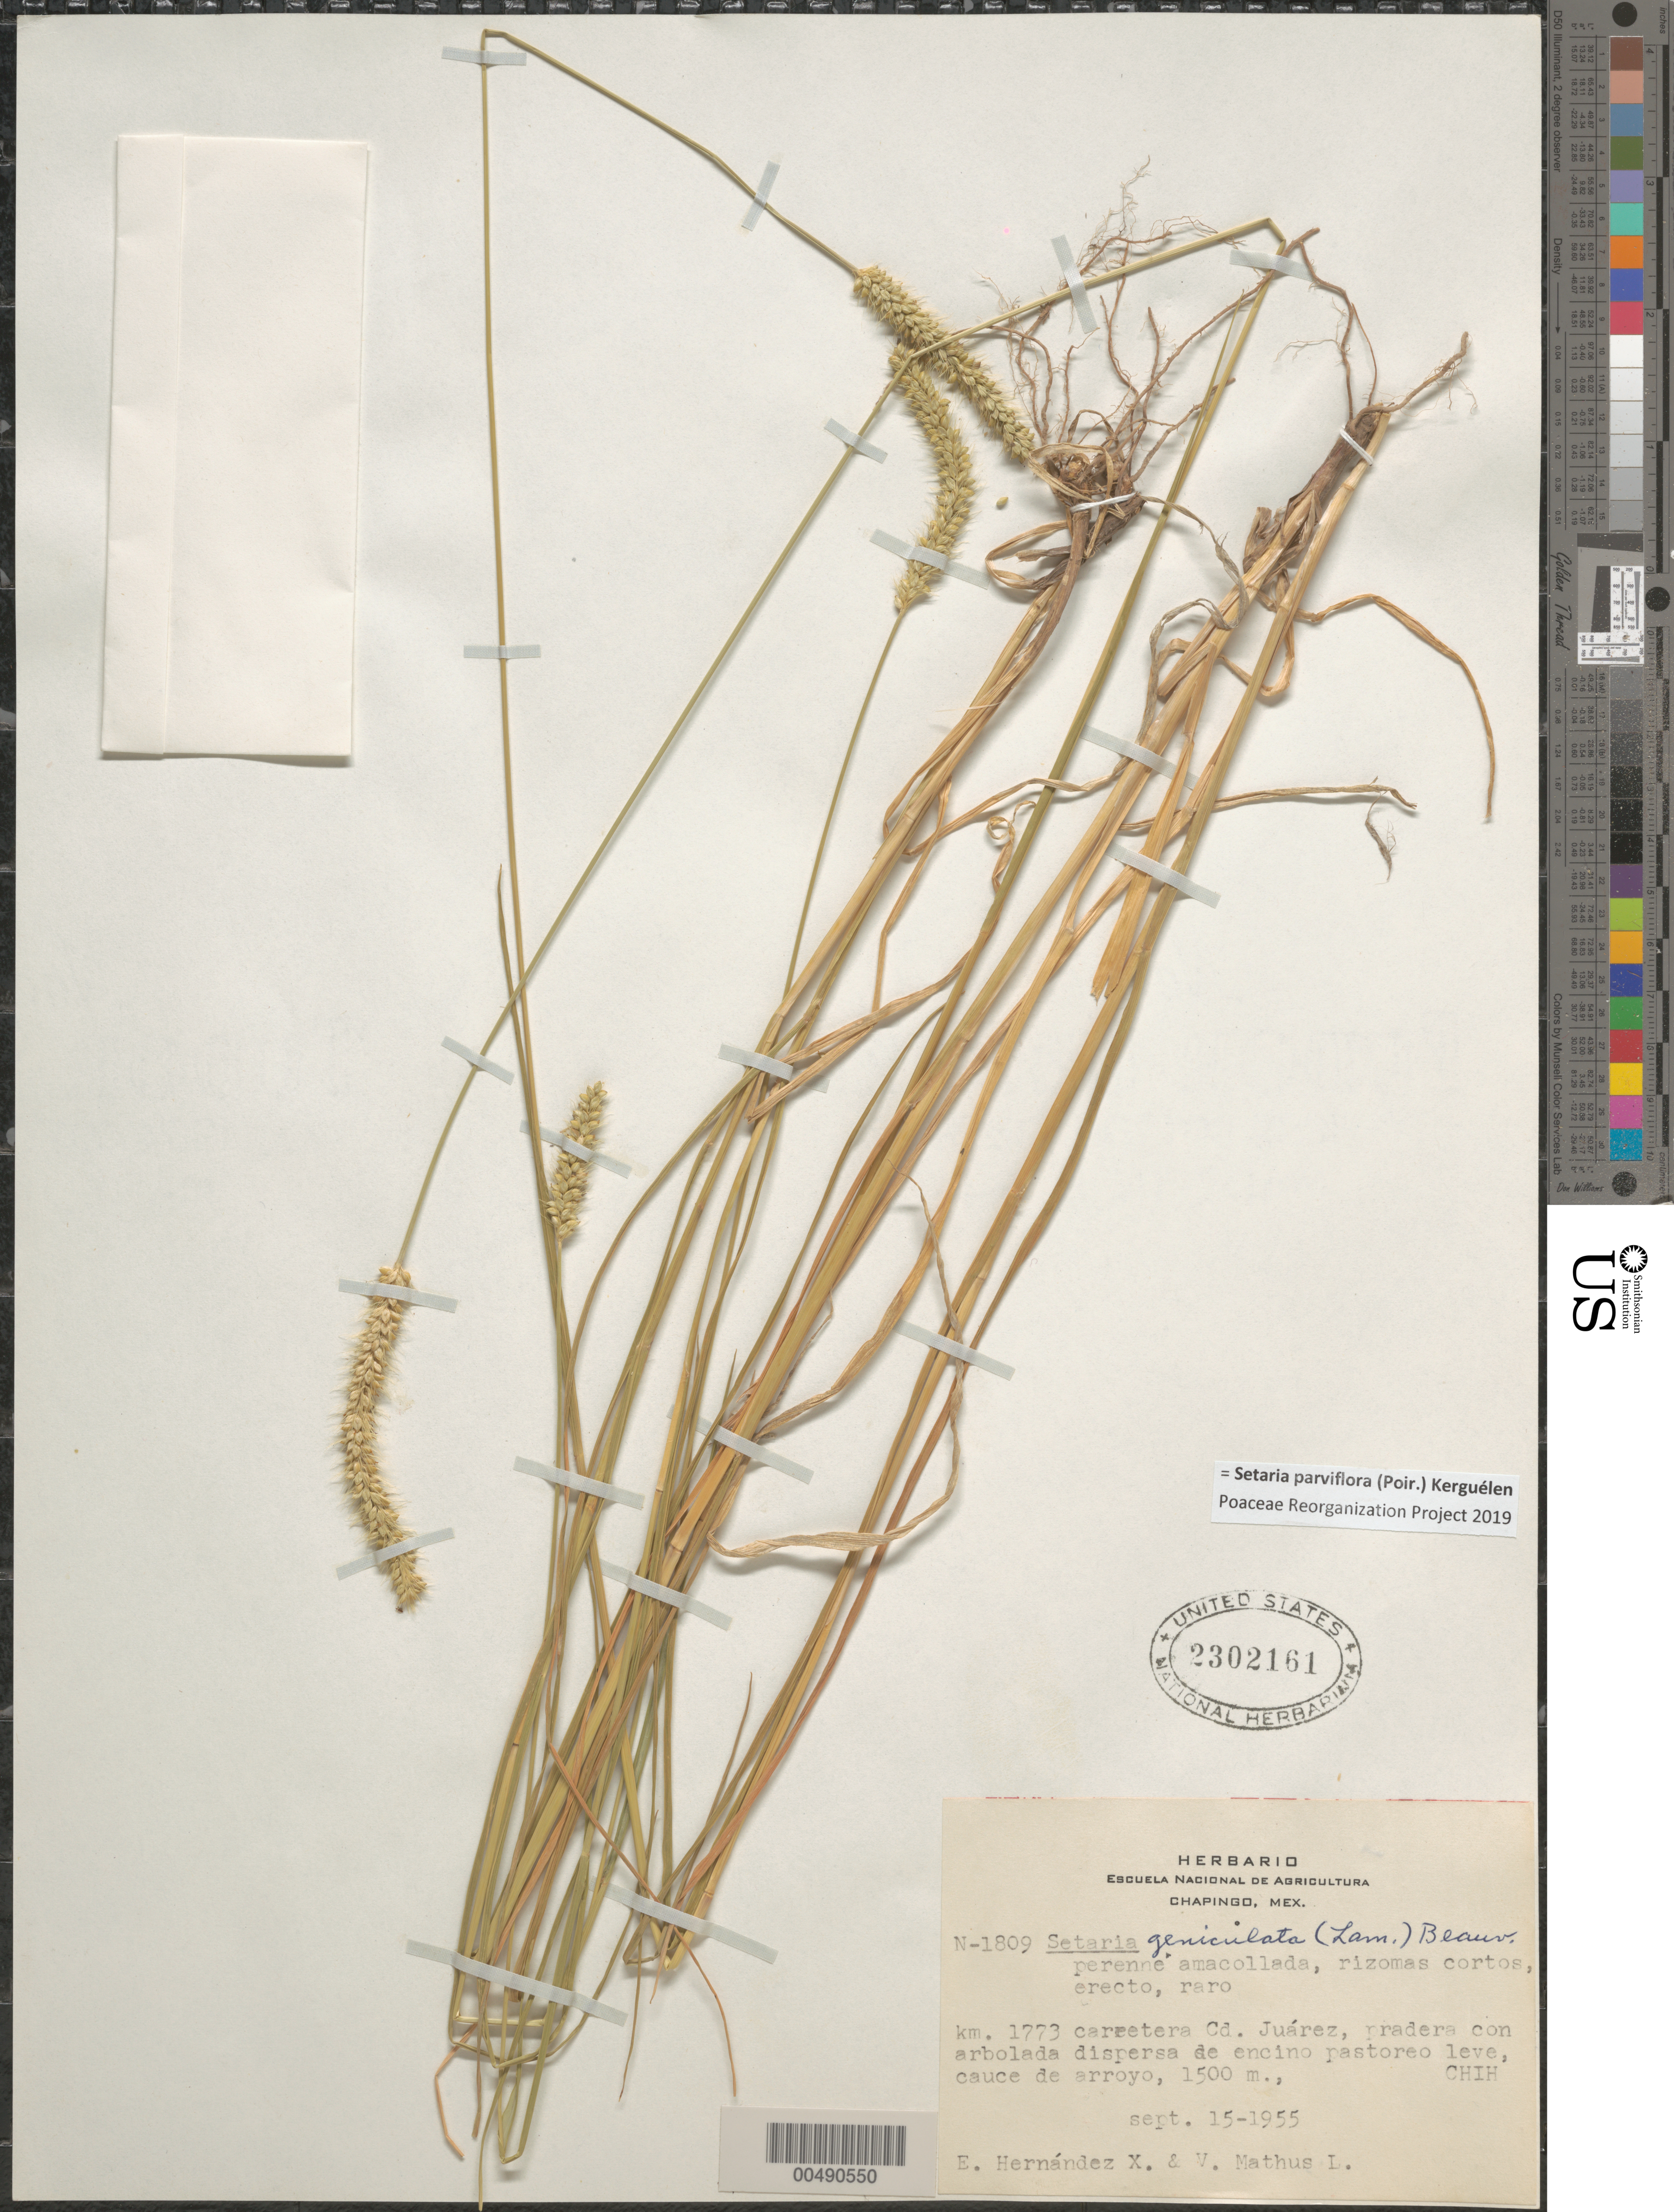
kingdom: Plantae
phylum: Tracheophyta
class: Liliopsida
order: Poales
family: Poaceae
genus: Setaria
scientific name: Setaria parviflora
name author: (Poir.) Kerguélen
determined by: Poaceae Reorganization Project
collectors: E. I. Hernández-X. & V. Mathus L.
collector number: N-1809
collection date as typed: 15 Sep 1955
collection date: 1955-09-15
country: Mexico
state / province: Chihuahua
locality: Km 1773, Cd. Juárez rd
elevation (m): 1500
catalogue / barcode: US 2302161